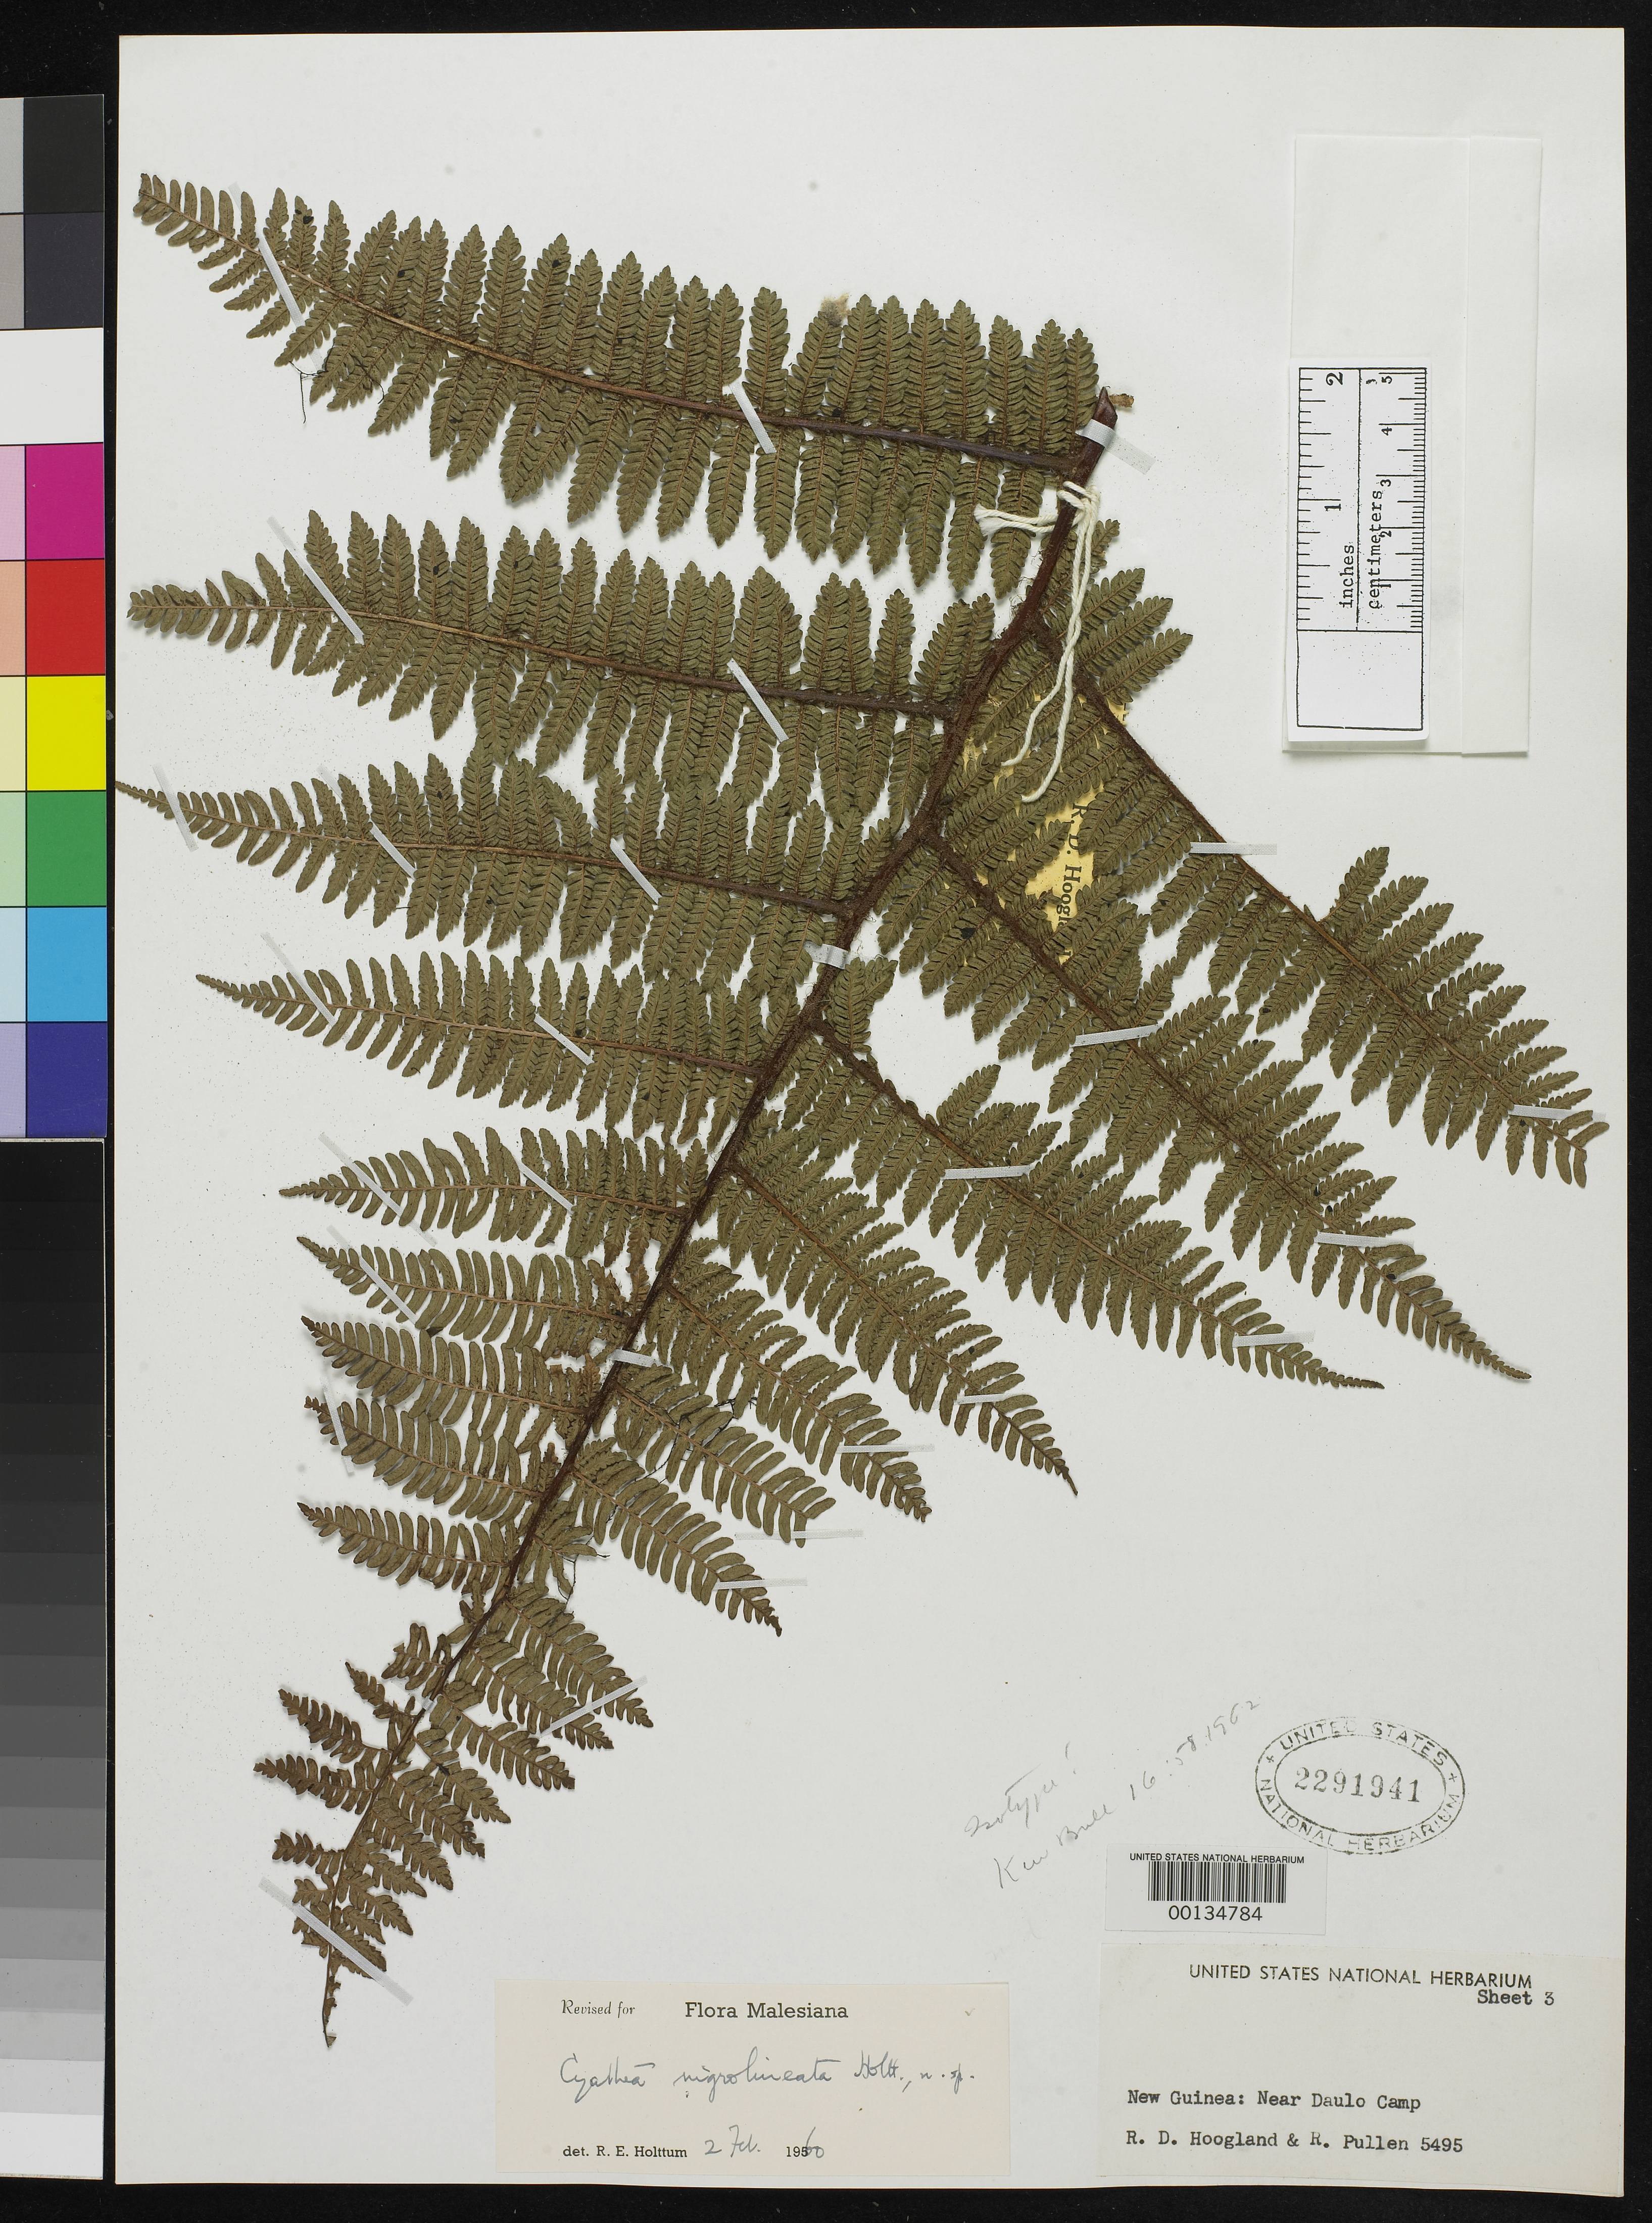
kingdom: Plantae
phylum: Tracheophyta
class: Polypodiopsida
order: Cyatheales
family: Cyatheaceae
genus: Cyathea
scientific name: Cyathea nigrolineata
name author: Holttum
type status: Isotype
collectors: R. D. Hoogland & R. Pullen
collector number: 5495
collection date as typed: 29 Jun 1956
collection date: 1956-06-29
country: Indonesia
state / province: Papua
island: New Guinea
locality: Irian Barat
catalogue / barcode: US 2291941